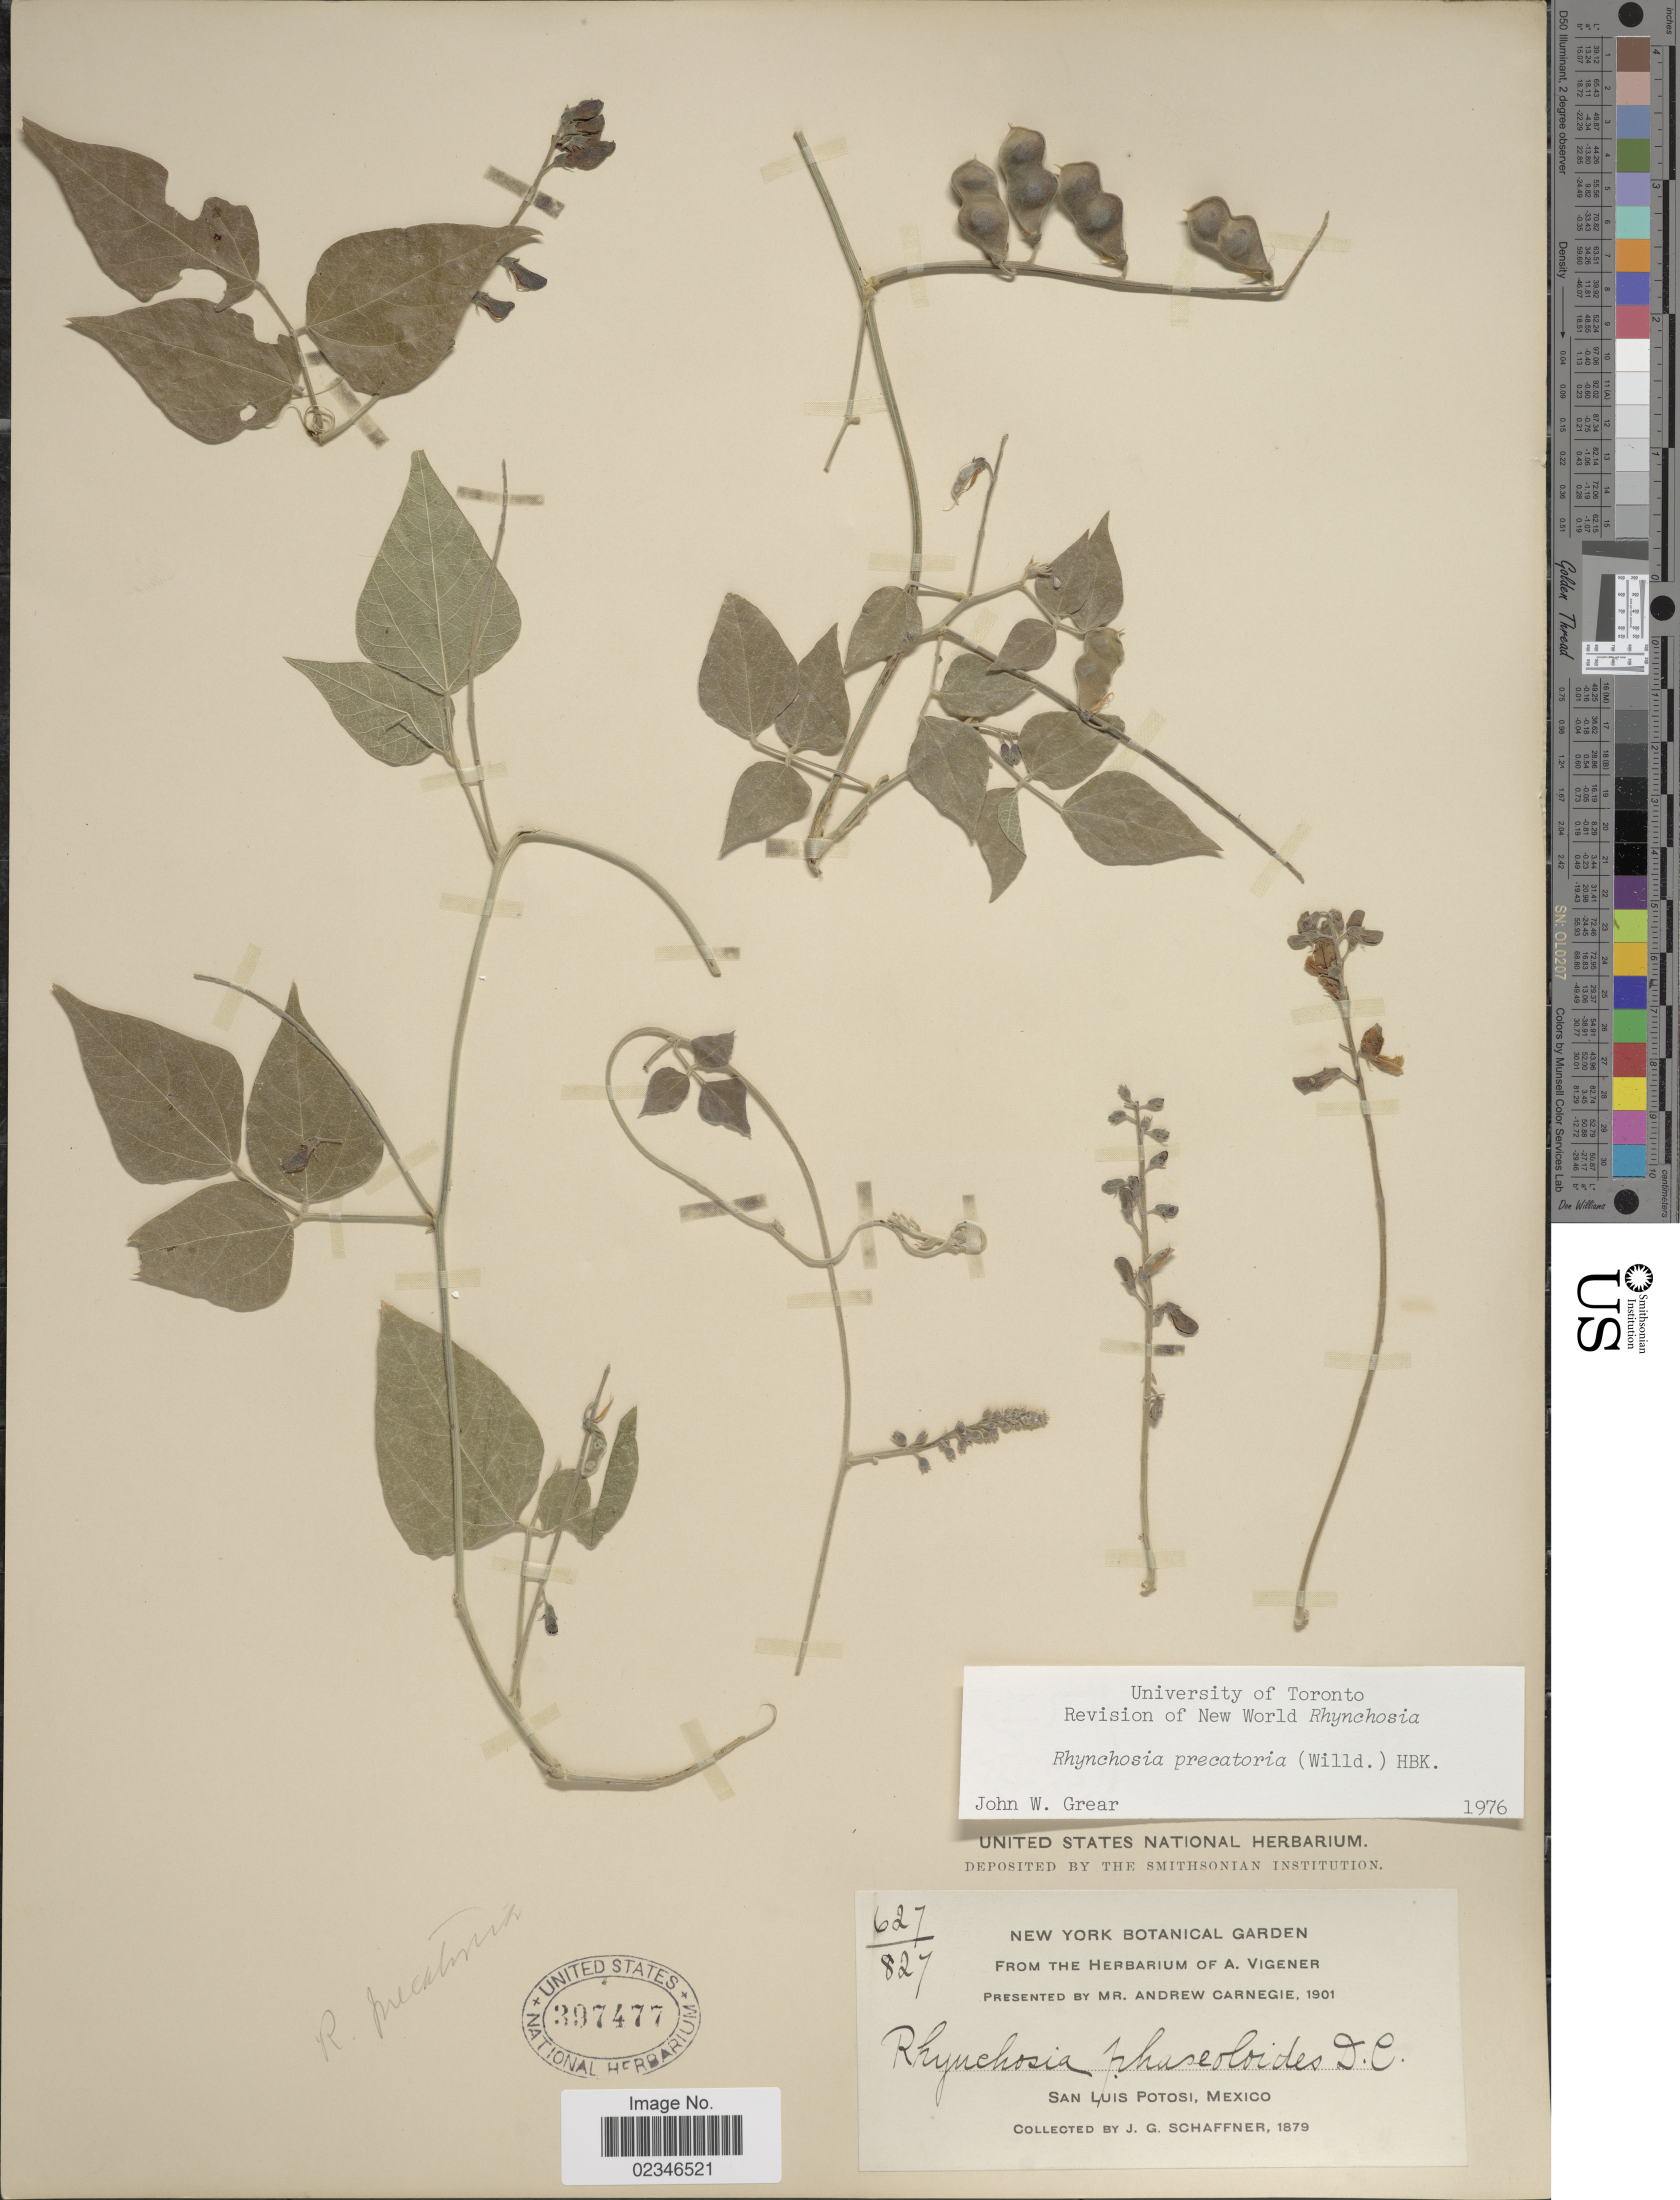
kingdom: Plantae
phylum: Tracheophyta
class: Magnoliopsida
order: Fabales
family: Fabaceae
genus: Rhynchosia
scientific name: Rhynchosia precatoria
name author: (Willd.) DC.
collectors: J. G. Schaffner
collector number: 627/827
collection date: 1879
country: Mexico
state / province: San Luis Potosí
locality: San Luis Potosi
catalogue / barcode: US 397477